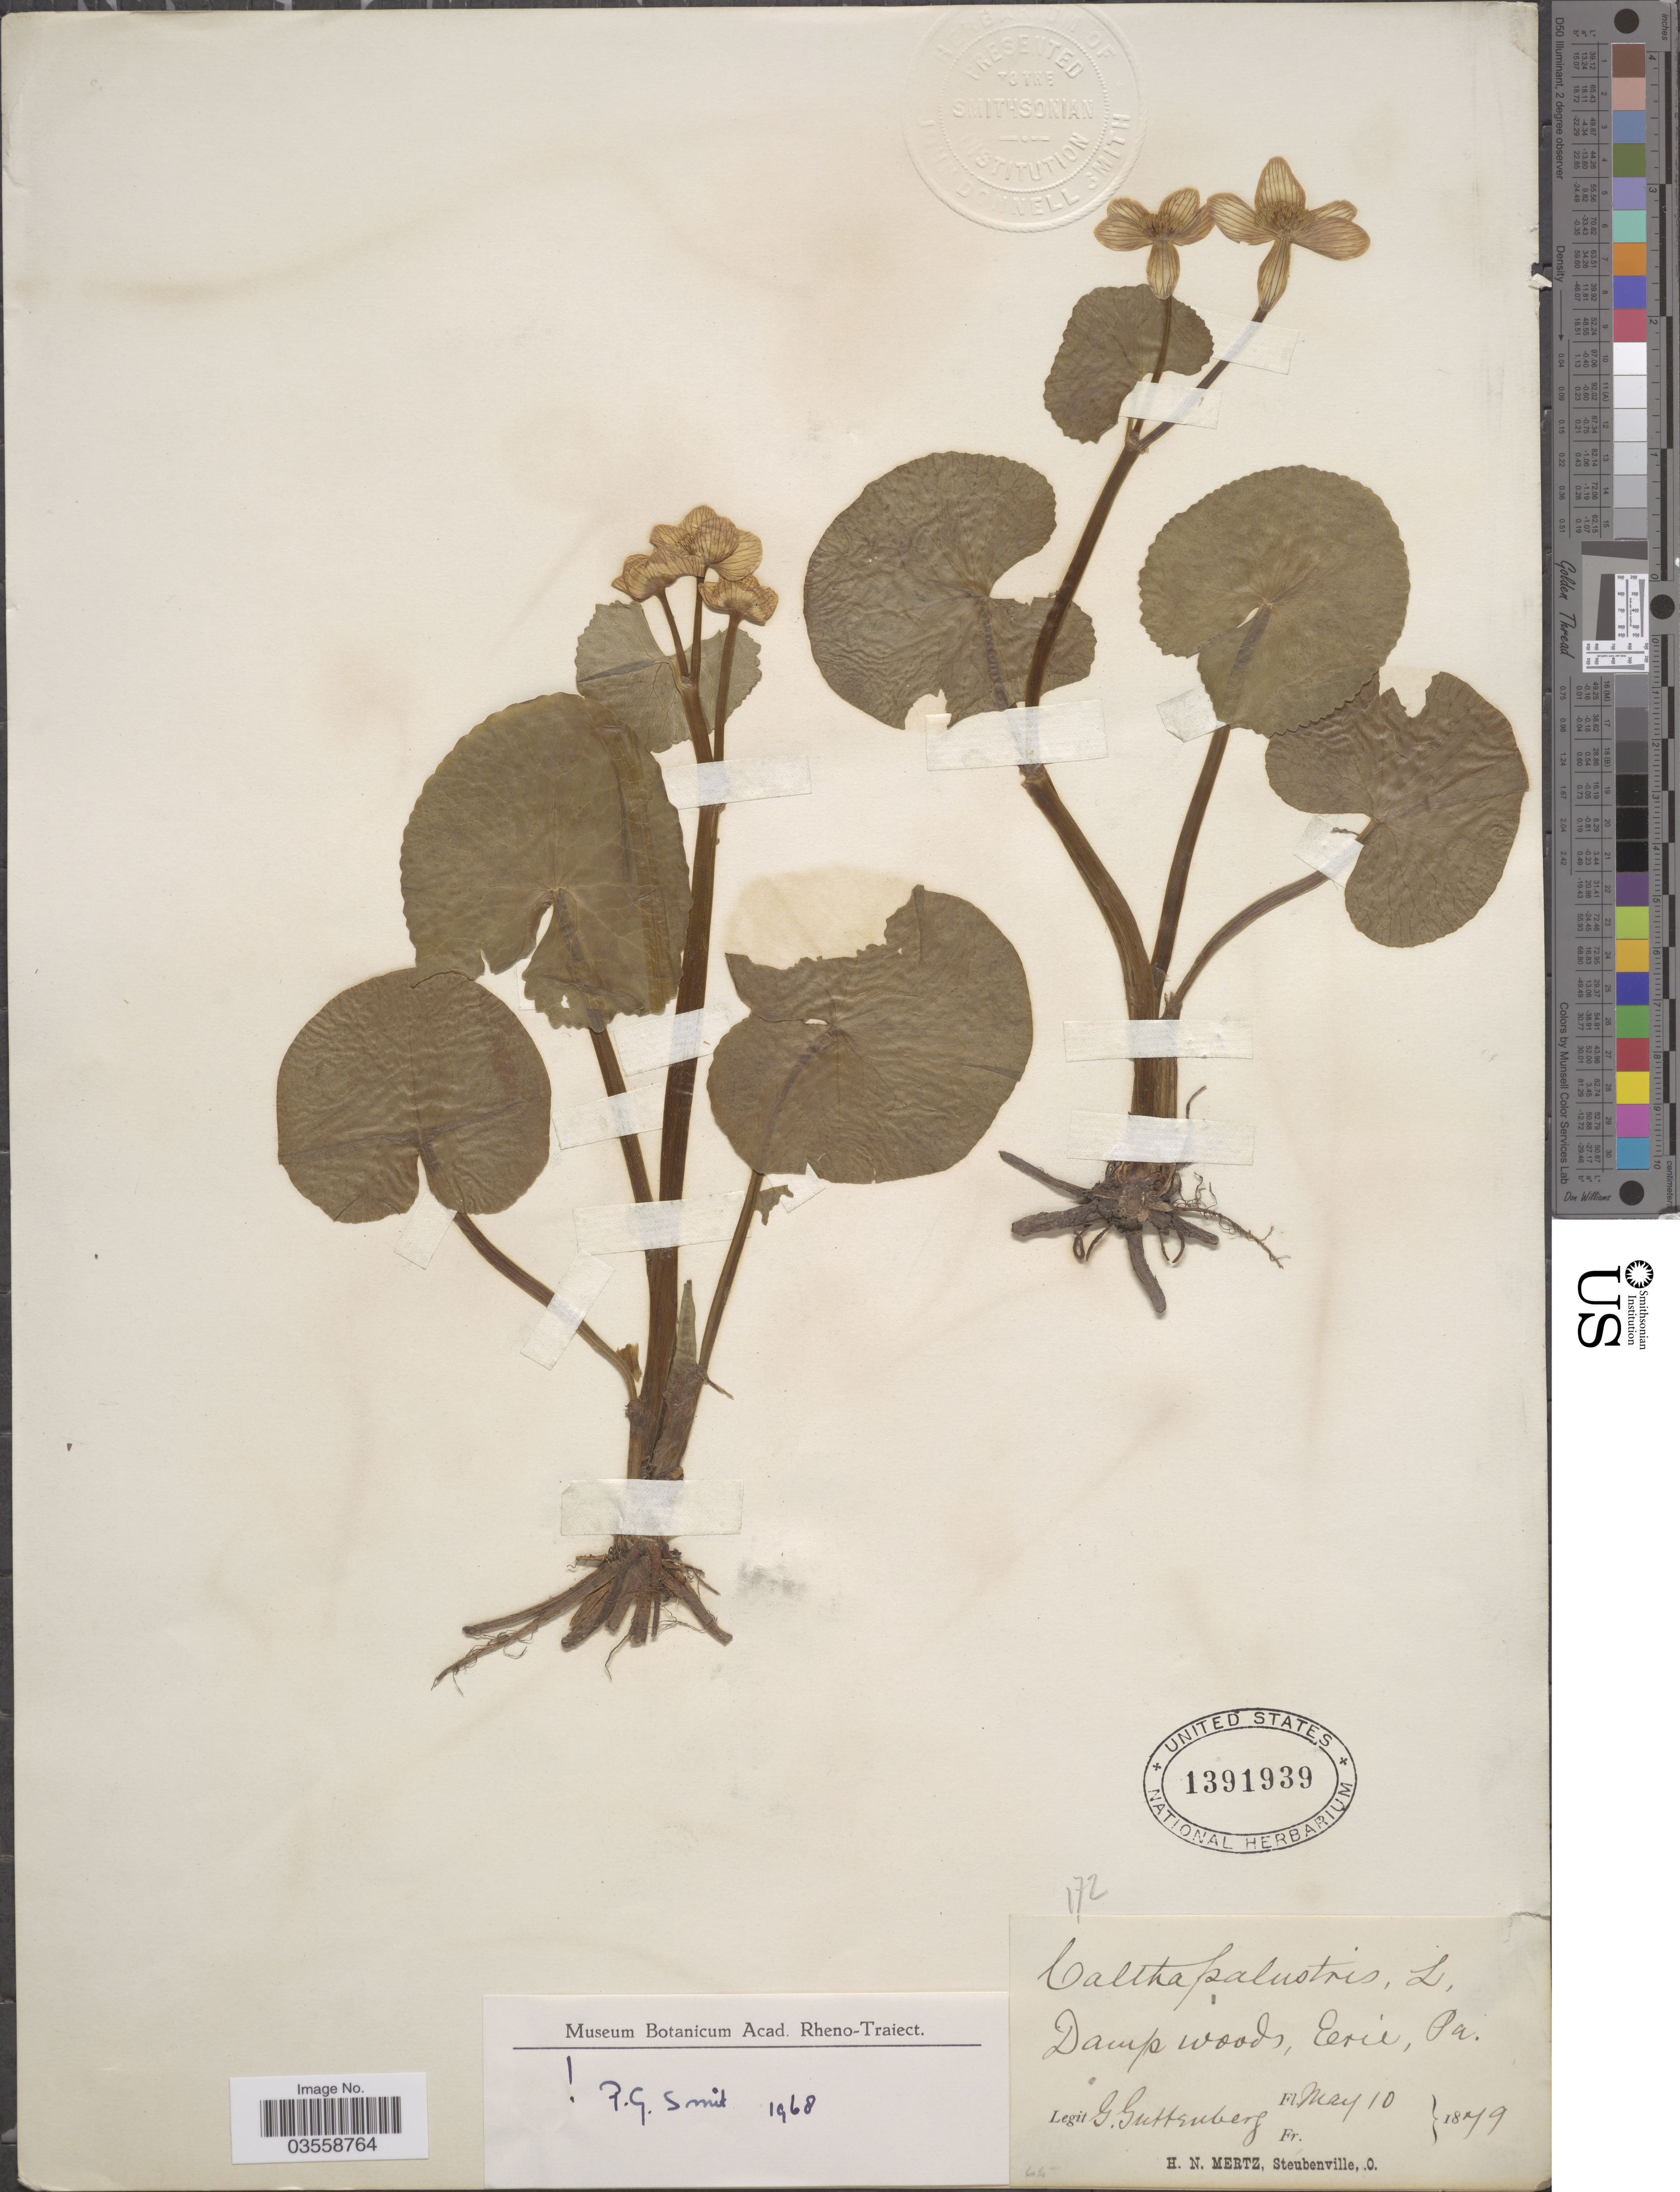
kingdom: Plantae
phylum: Tracheophyta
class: Magnoliopsida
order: Ranunculales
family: Ranunculaceae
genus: Caltha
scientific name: Caltha palustris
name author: L.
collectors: G. Guttenberg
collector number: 65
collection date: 1879-05-10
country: United States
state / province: Pennsylvania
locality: Damp woods, Erie.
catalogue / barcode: US 1391939